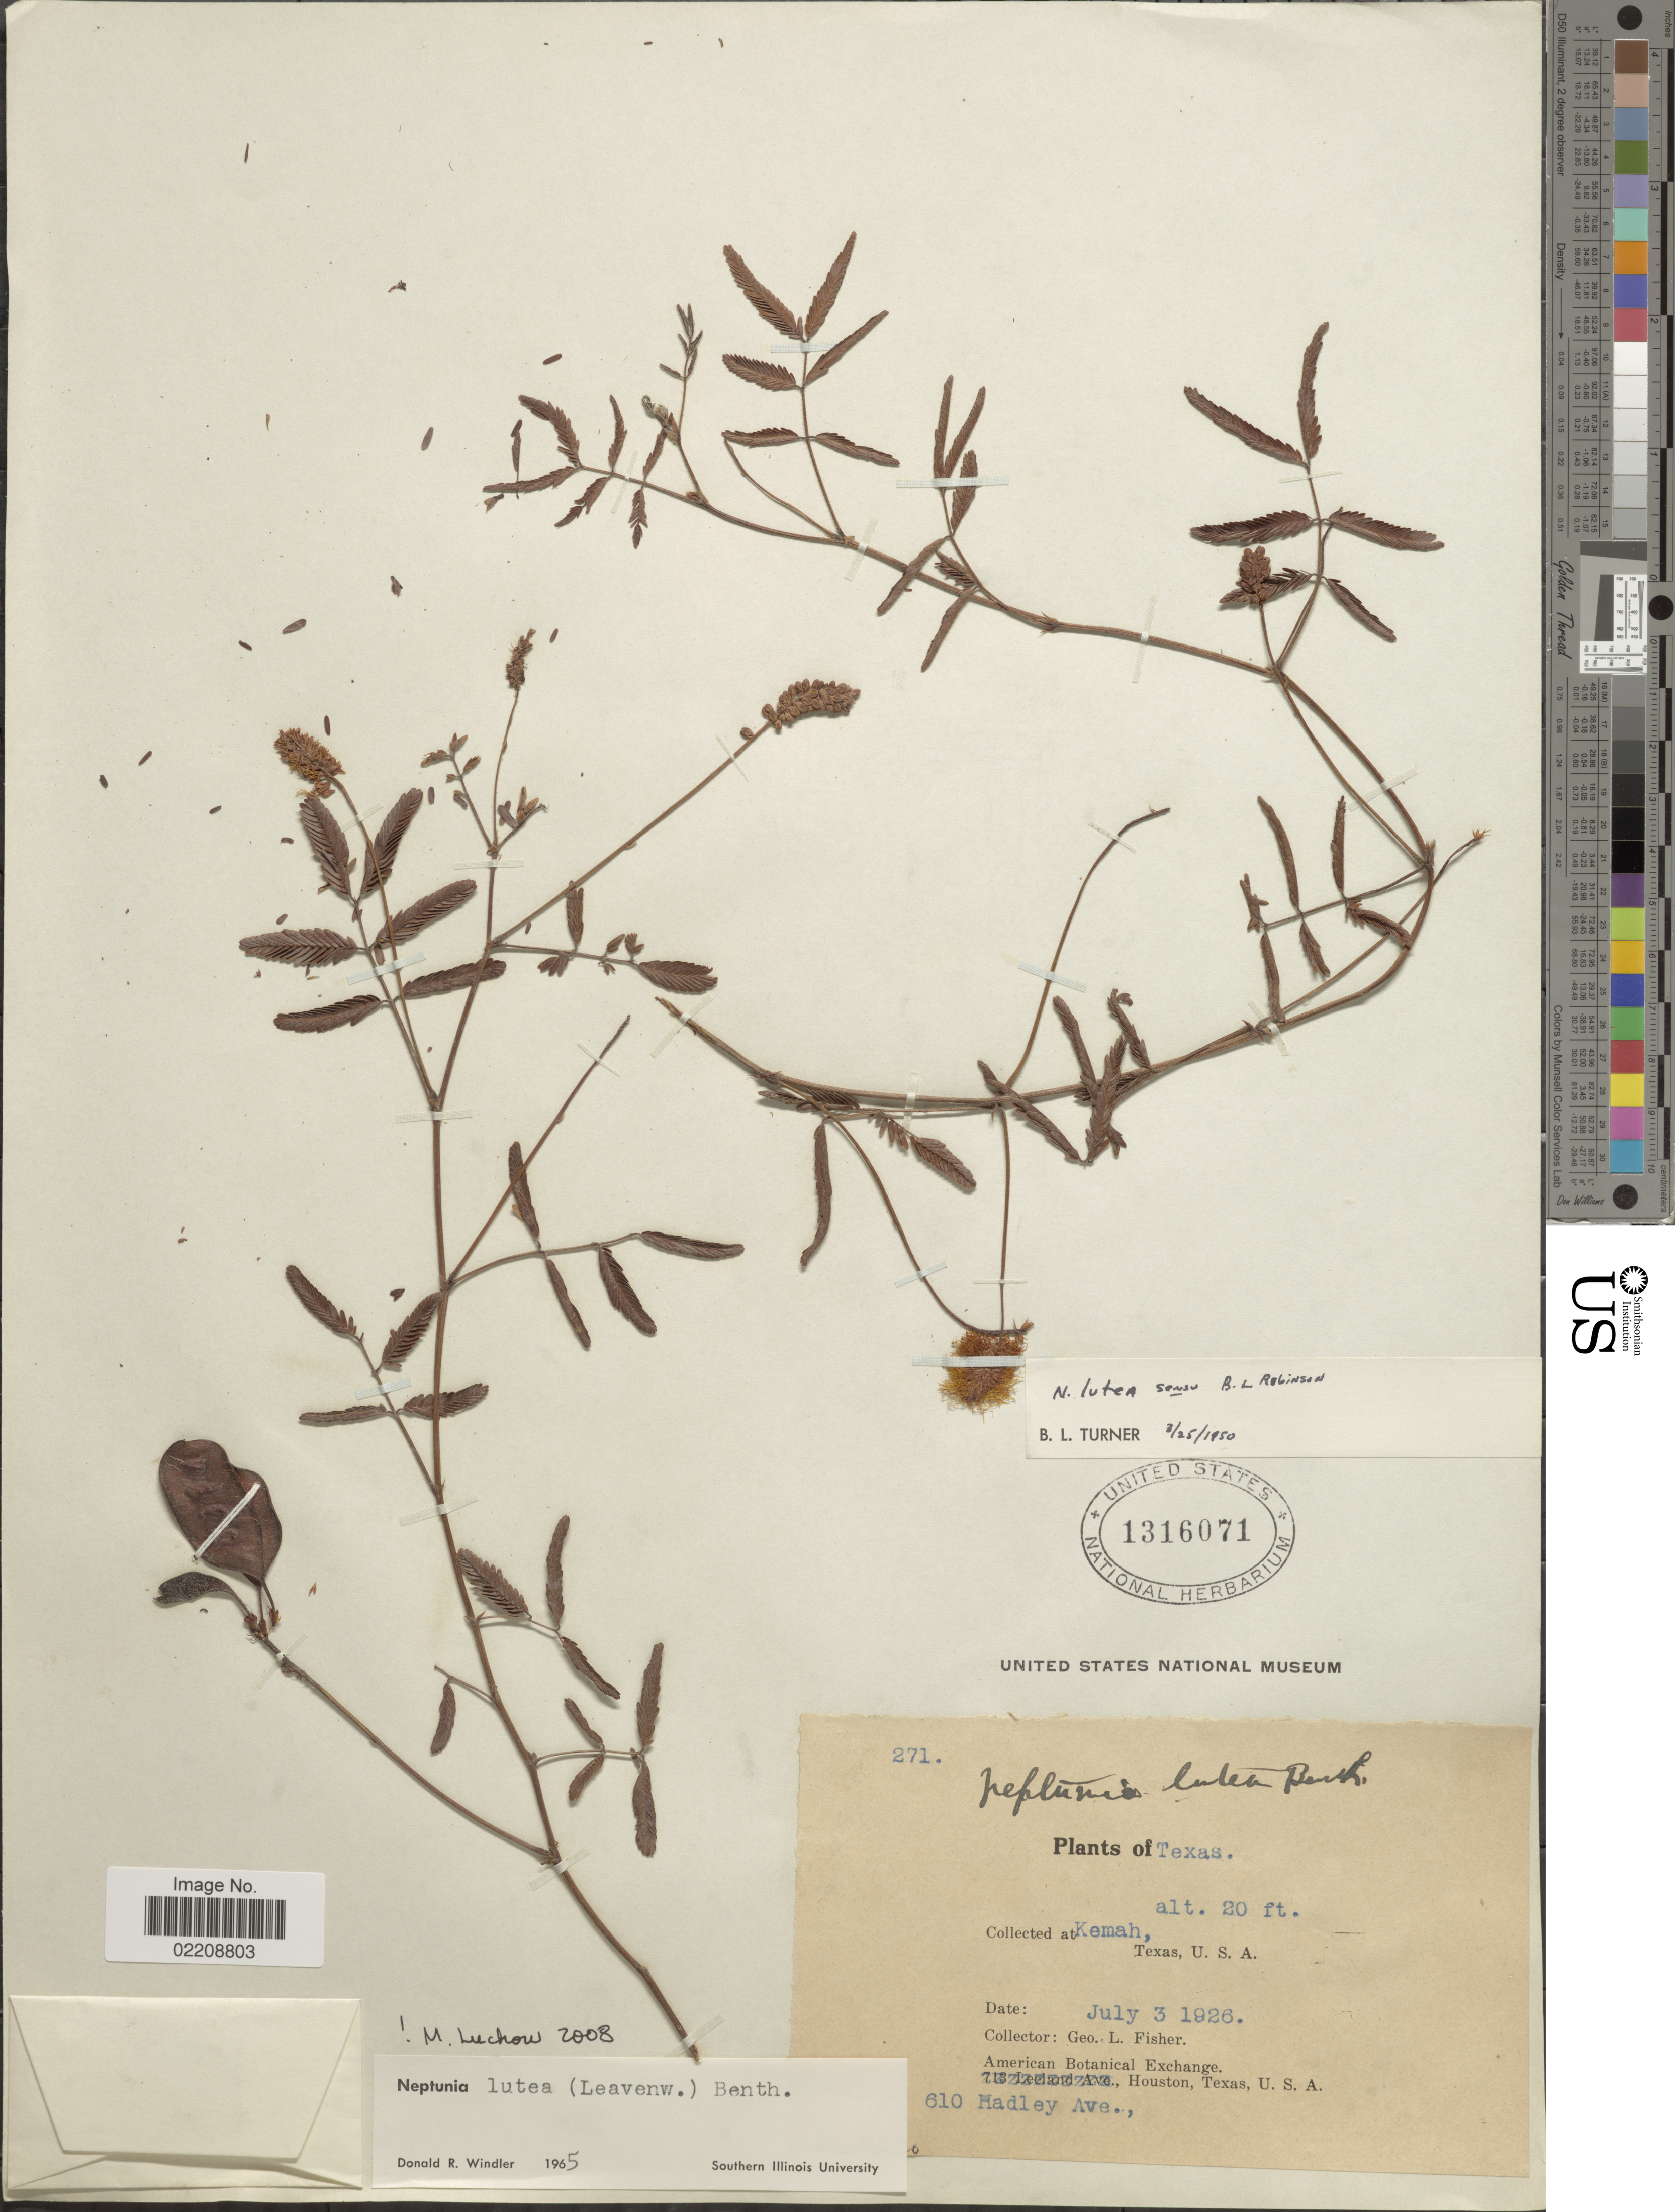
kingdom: Plantae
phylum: Tracheophyta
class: Magnoliopsida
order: Fabales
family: Fabaceae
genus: Neptunia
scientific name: Neptunia lutea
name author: (Leavenw.) Benth.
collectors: G. L. Fisher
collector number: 271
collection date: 1926-07-03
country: United States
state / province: Texas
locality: Kemah, U.S.A.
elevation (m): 6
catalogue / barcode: US 1316071